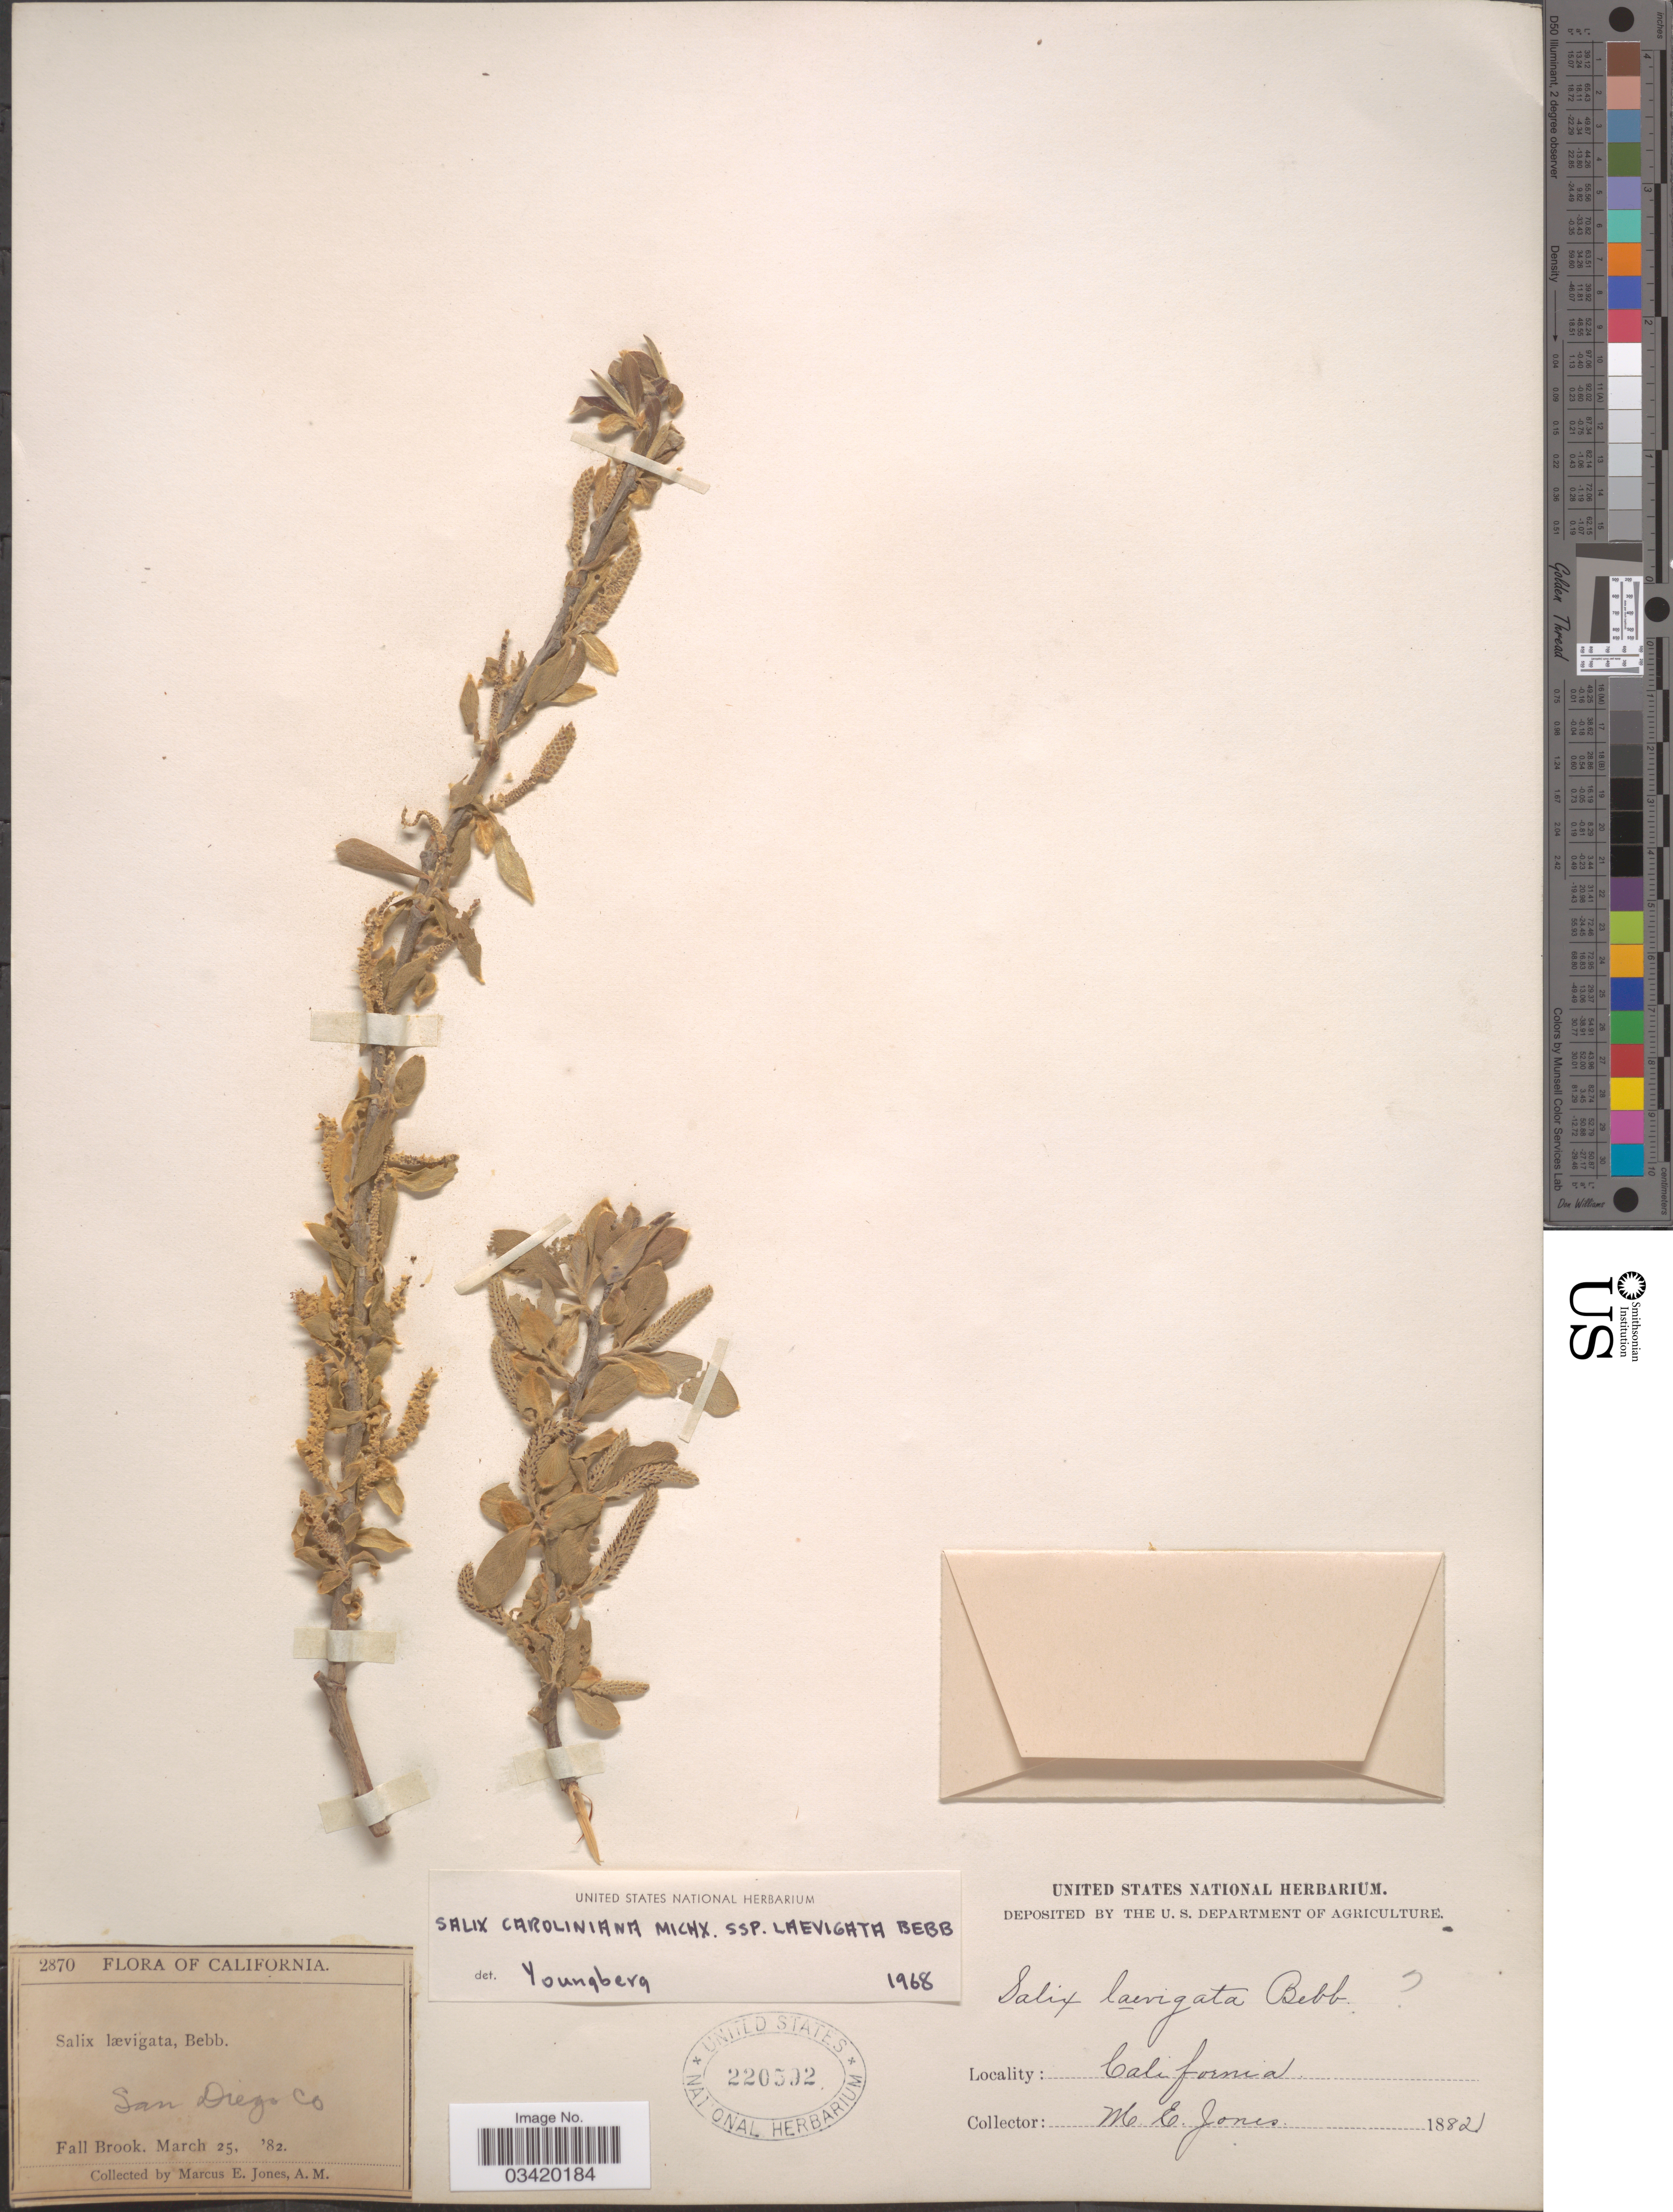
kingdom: Plantae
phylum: Tracheophyta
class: Magnoliopsida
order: Malpighiales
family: Salicaceae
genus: Salix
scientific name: Salix caroliniana subsp. laevigata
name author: Bebb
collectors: M. E. Jones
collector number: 2870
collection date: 1882-03-25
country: United States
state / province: California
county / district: San Diego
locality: San Diego Co. Fall Brook.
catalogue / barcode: US 220592